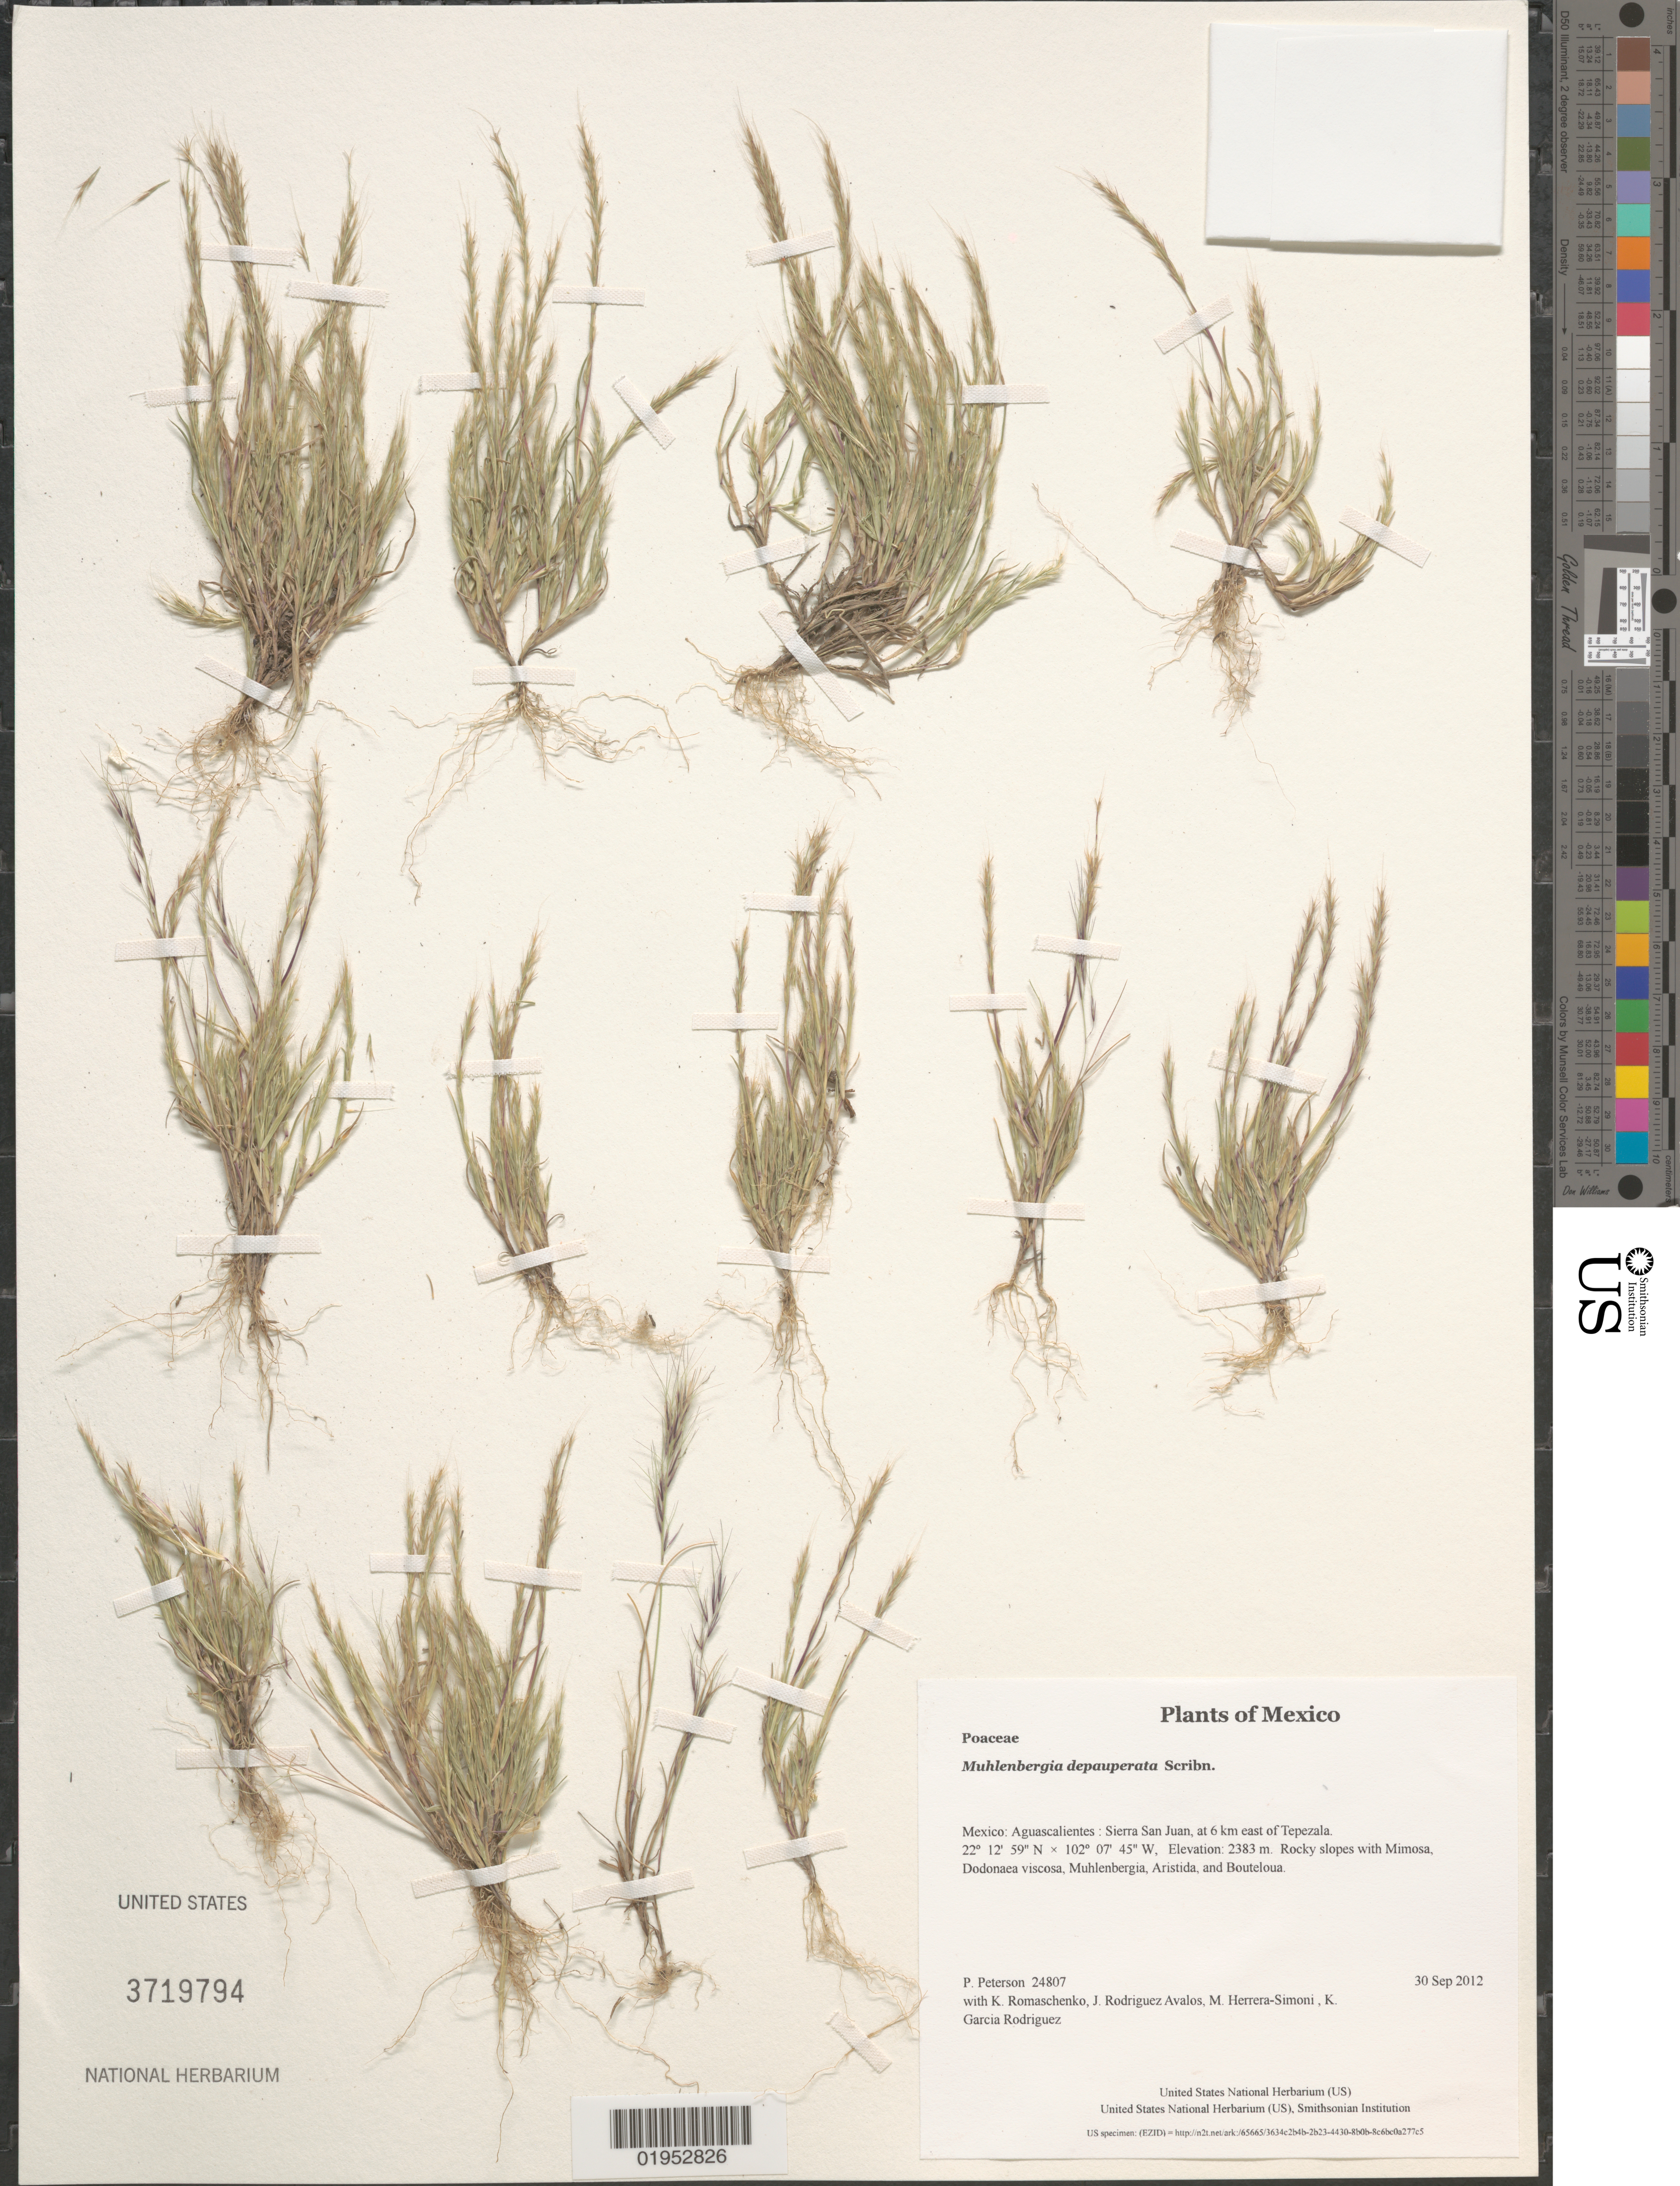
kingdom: Plantae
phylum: Tracheophyta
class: Liliopsida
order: Poales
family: Poaceae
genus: Muhlenbergia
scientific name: Muhlenbergia depauperata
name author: Scribn.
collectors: P. M. Peterson, K. Romaschenko, J. Rodriguez Avalos, M. Herrera-Simoni & K. Garcia Rodriguez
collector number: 24807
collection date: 2012-09-30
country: Mexico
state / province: Aguascalientes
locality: Sierra San Juan, at 6 km east of Tepezala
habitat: Rocky slopes with Mimosa, Dodonaea viscosa, Muhlenbergia, Aristida, and Bouteloua.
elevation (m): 2383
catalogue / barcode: US 3719794